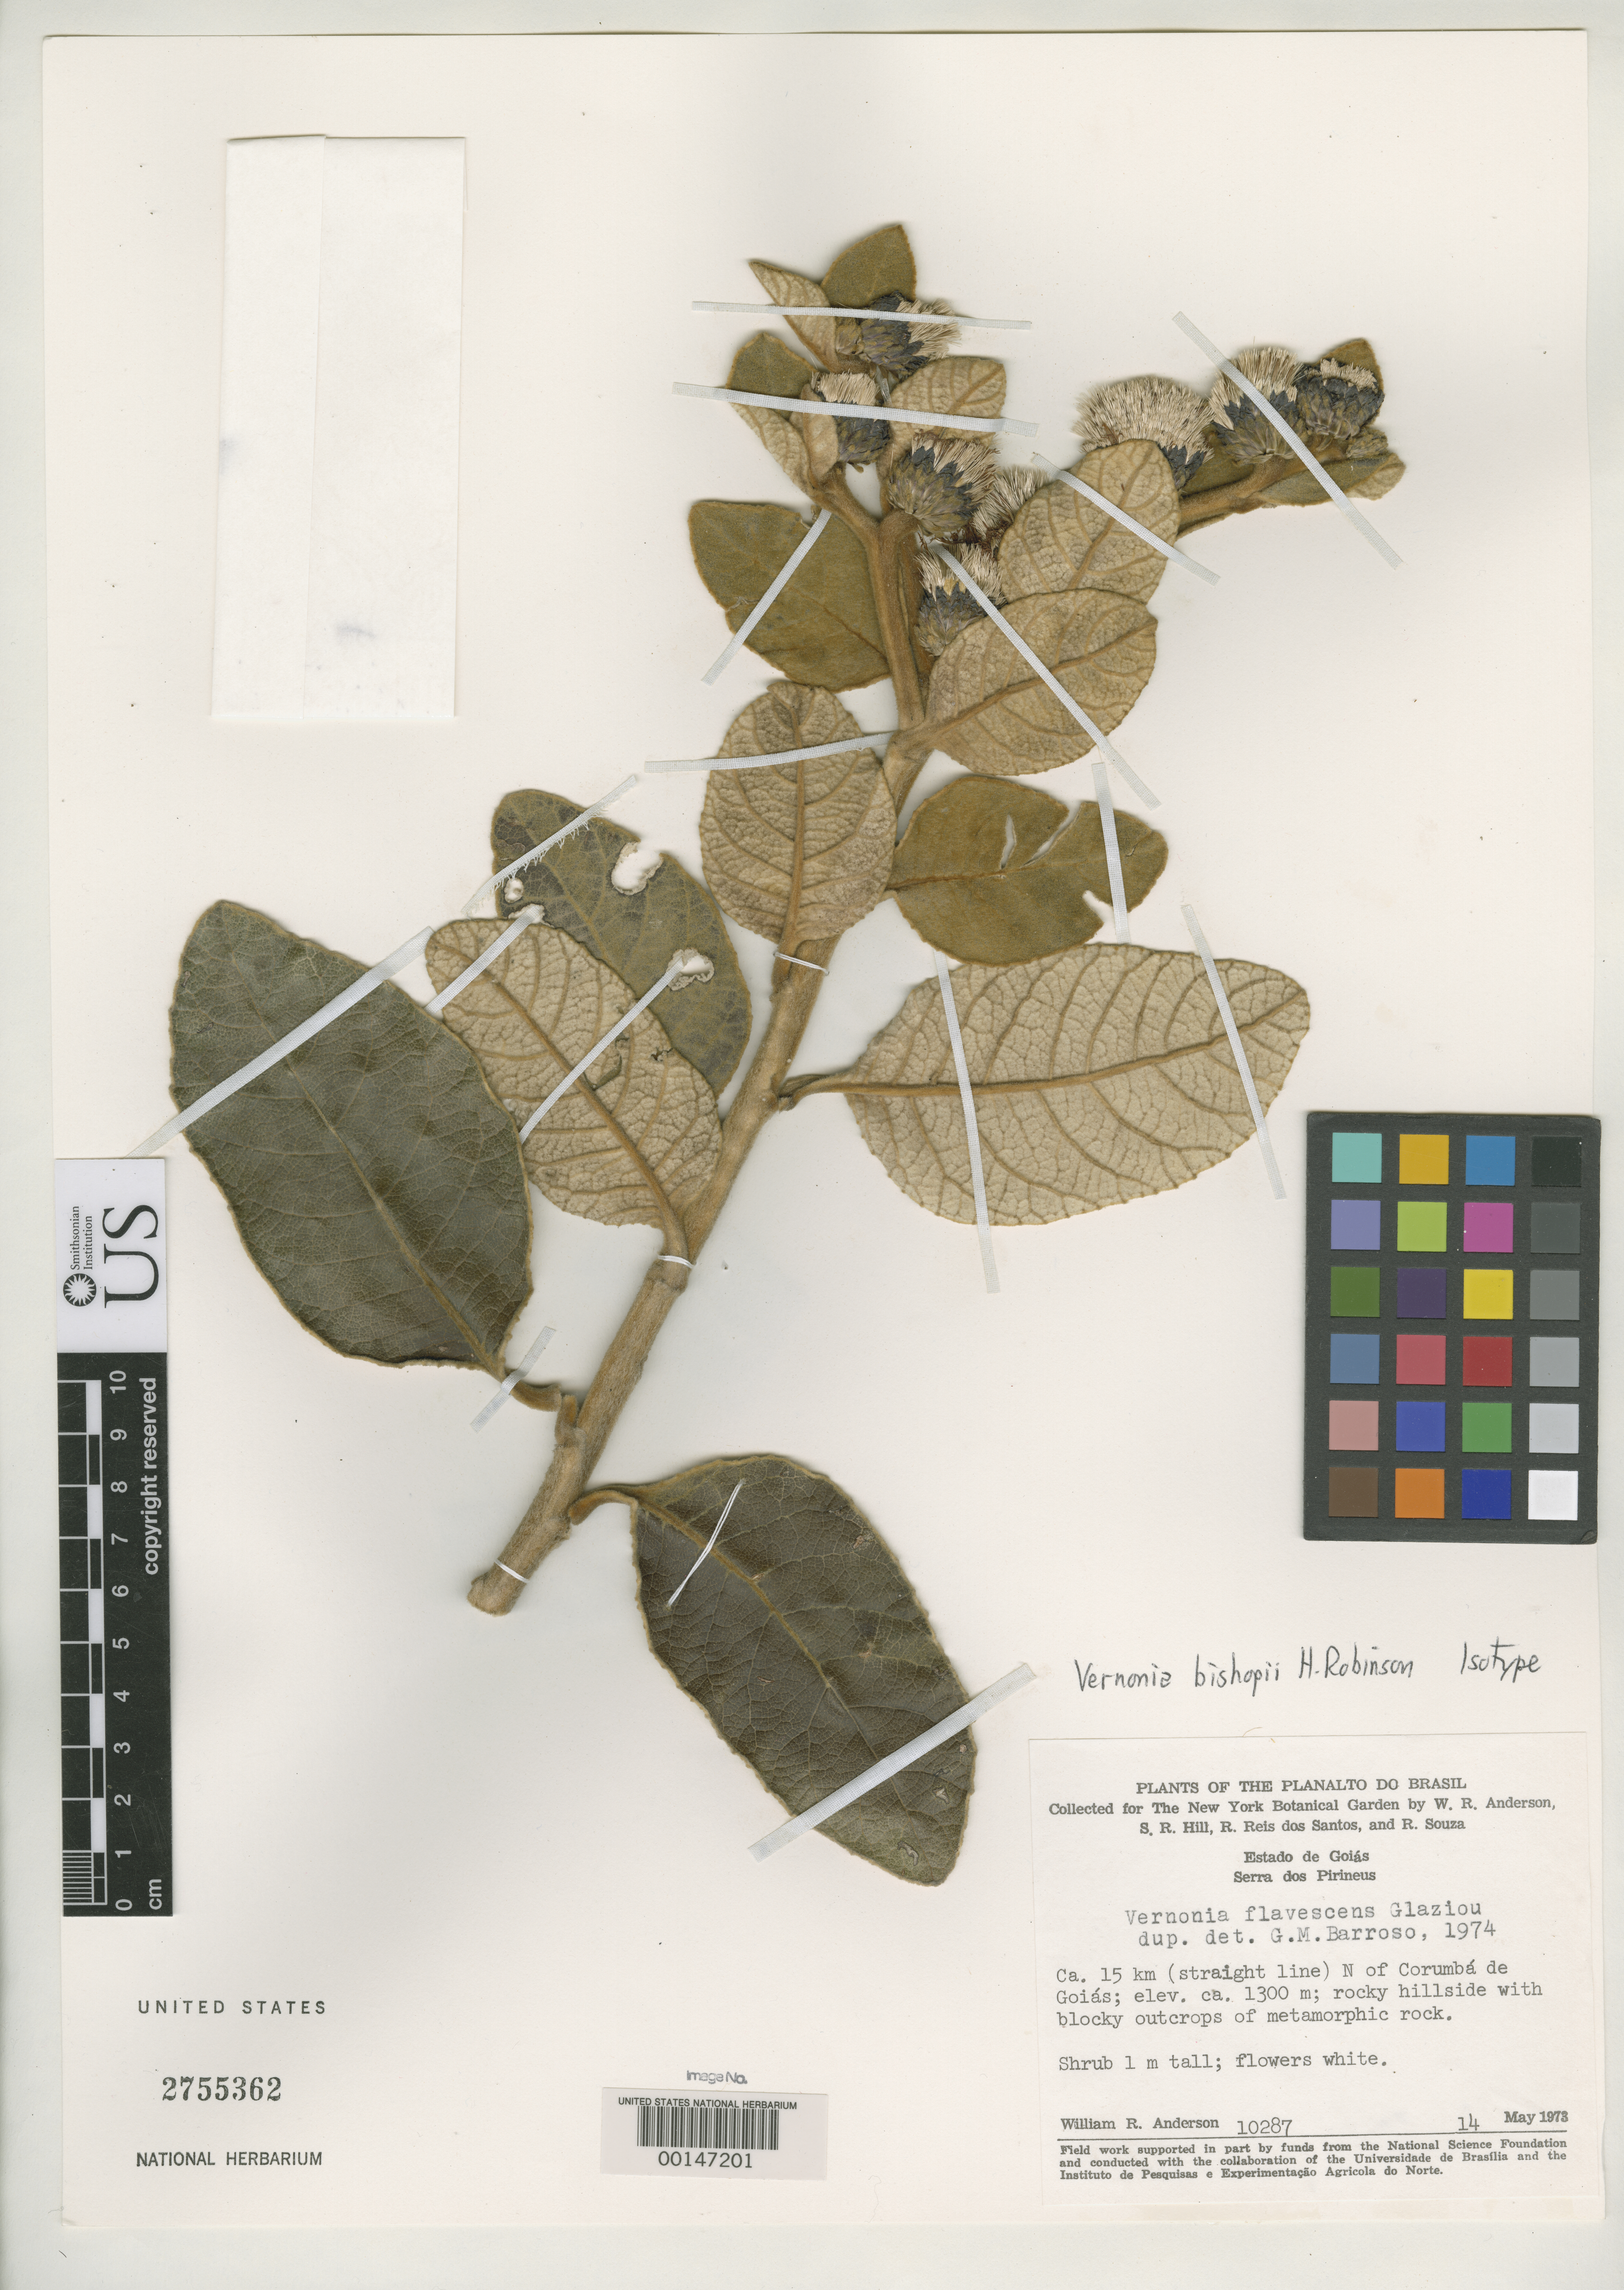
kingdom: Plantae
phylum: Tracheophyta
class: Magnoliopsida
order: Asterales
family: Asteraceae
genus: Vernonia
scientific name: Vernonia bishopii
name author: H. Rob.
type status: Isotype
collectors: W. R. Anderson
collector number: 10287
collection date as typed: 14 May 1973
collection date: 1973-05-14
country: Brazil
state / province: Goiás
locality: Serra dos Pirineus.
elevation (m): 1300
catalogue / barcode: US 2755362